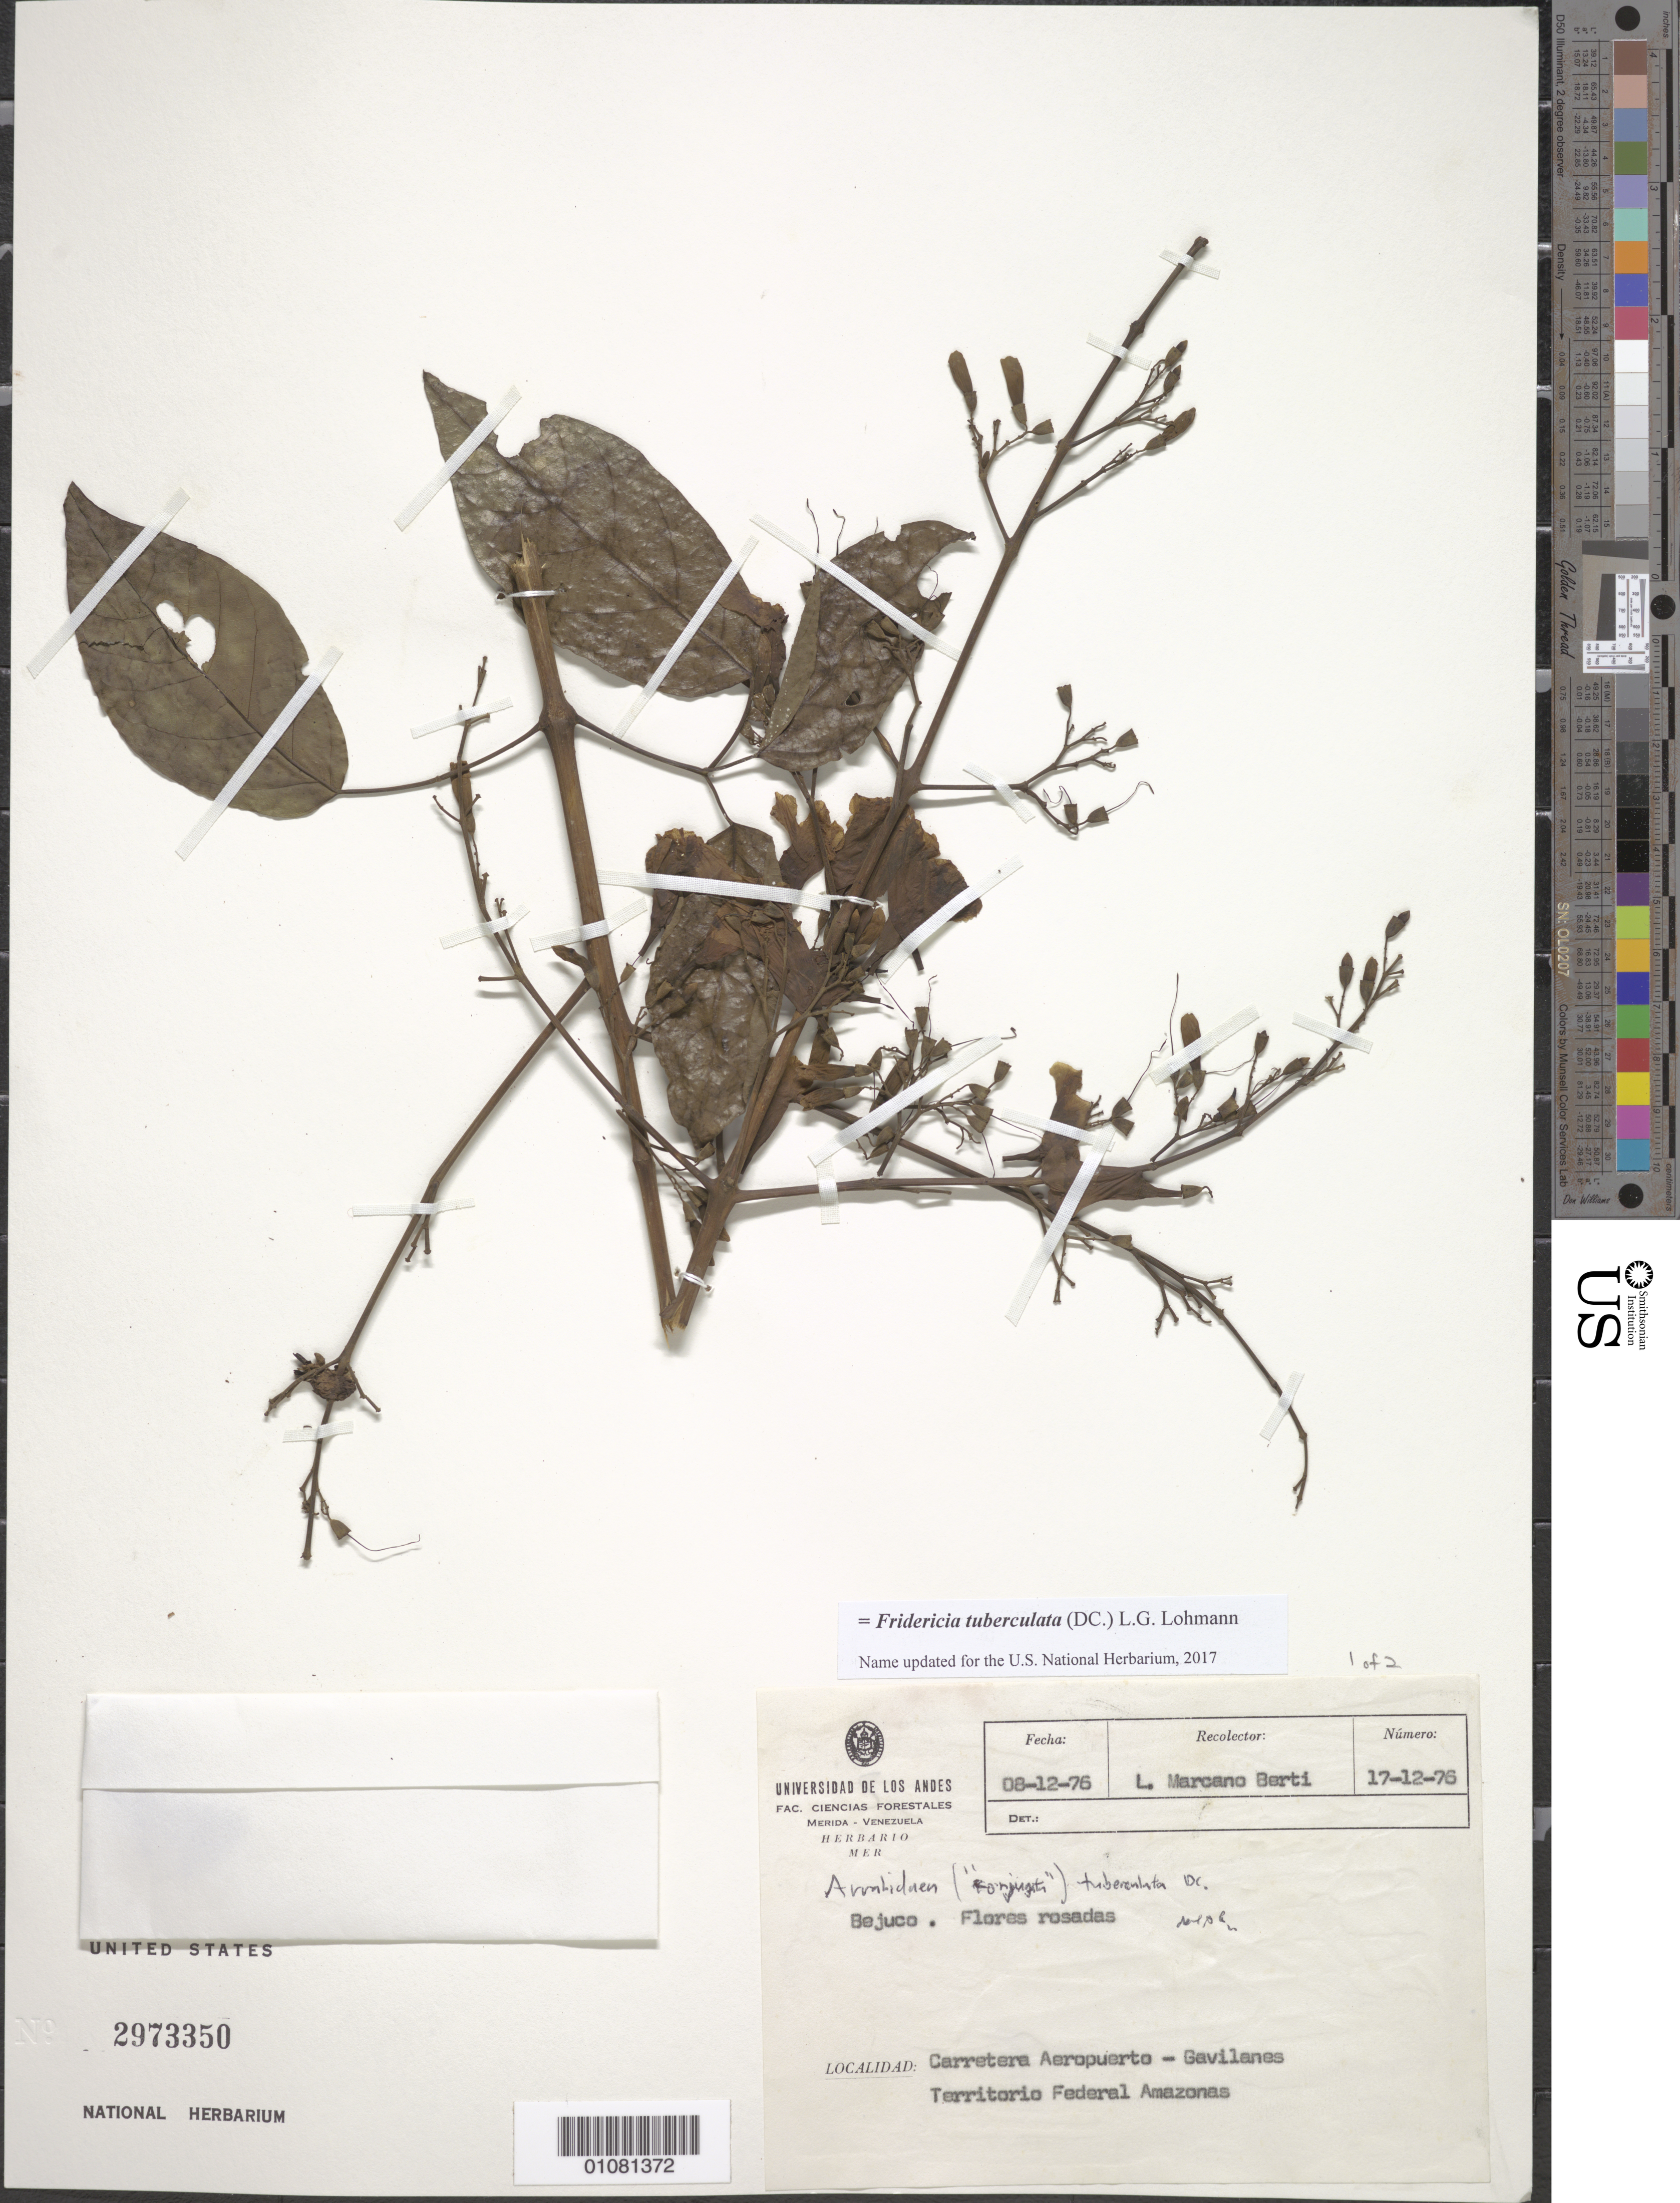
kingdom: Plantae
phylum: Tracheophyta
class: Magnoliopsida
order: Lamiales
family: Bignoniaceae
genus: Fridericia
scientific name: Fridericia tuberculata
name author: (DC.) L.G. Lohmann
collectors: L. Marcano-Berti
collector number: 17-12-76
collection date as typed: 8-Dec-76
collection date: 1976-12-08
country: Venezuela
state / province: Amazonas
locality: Carretera Aeropuerto - Gavilanes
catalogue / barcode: US 2973350